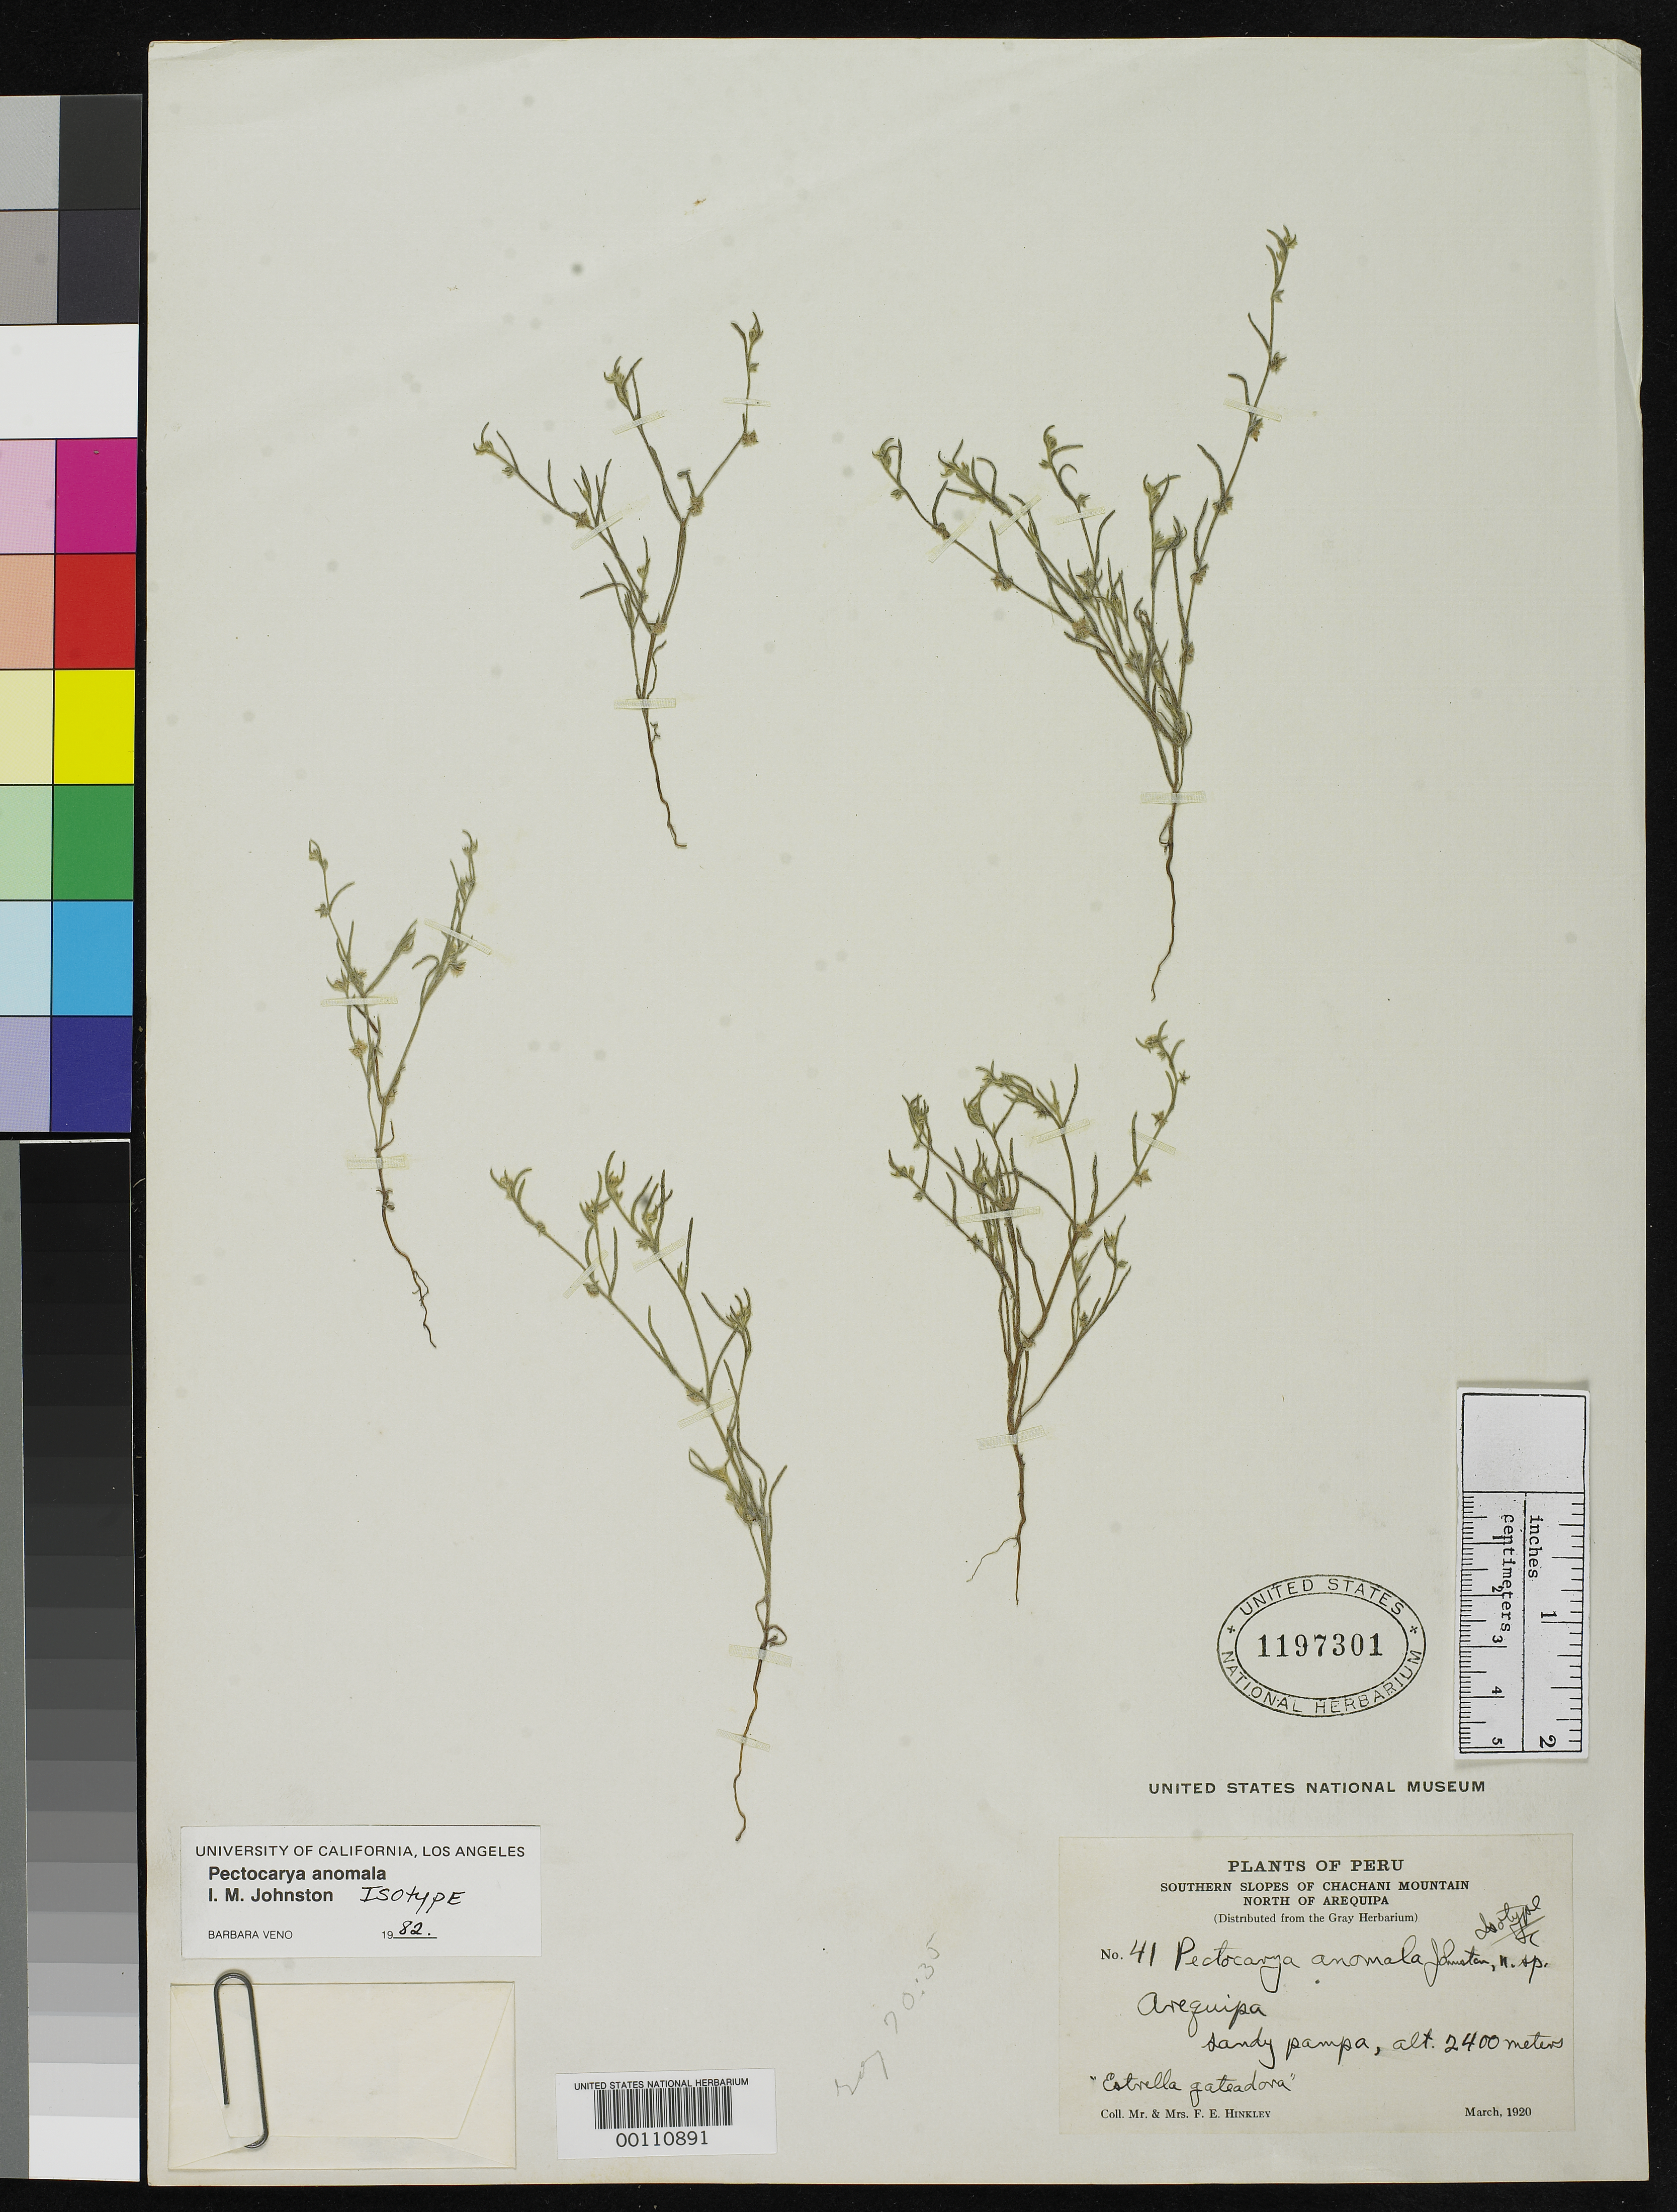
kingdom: Plantae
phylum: Tracheophyta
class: Magnoliopsida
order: Boraginales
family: Boraginaceae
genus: Pectocarya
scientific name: Pectocarya anomala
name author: I.M. Johnst.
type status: Isotype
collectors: F. Hinkley & Hinkley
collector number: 41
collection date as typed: Mar 1920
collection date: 1920-03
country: Peru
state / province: Arequipa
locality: southern slopes of Chachani Mountain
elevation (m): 2400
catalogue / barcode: US 1197301